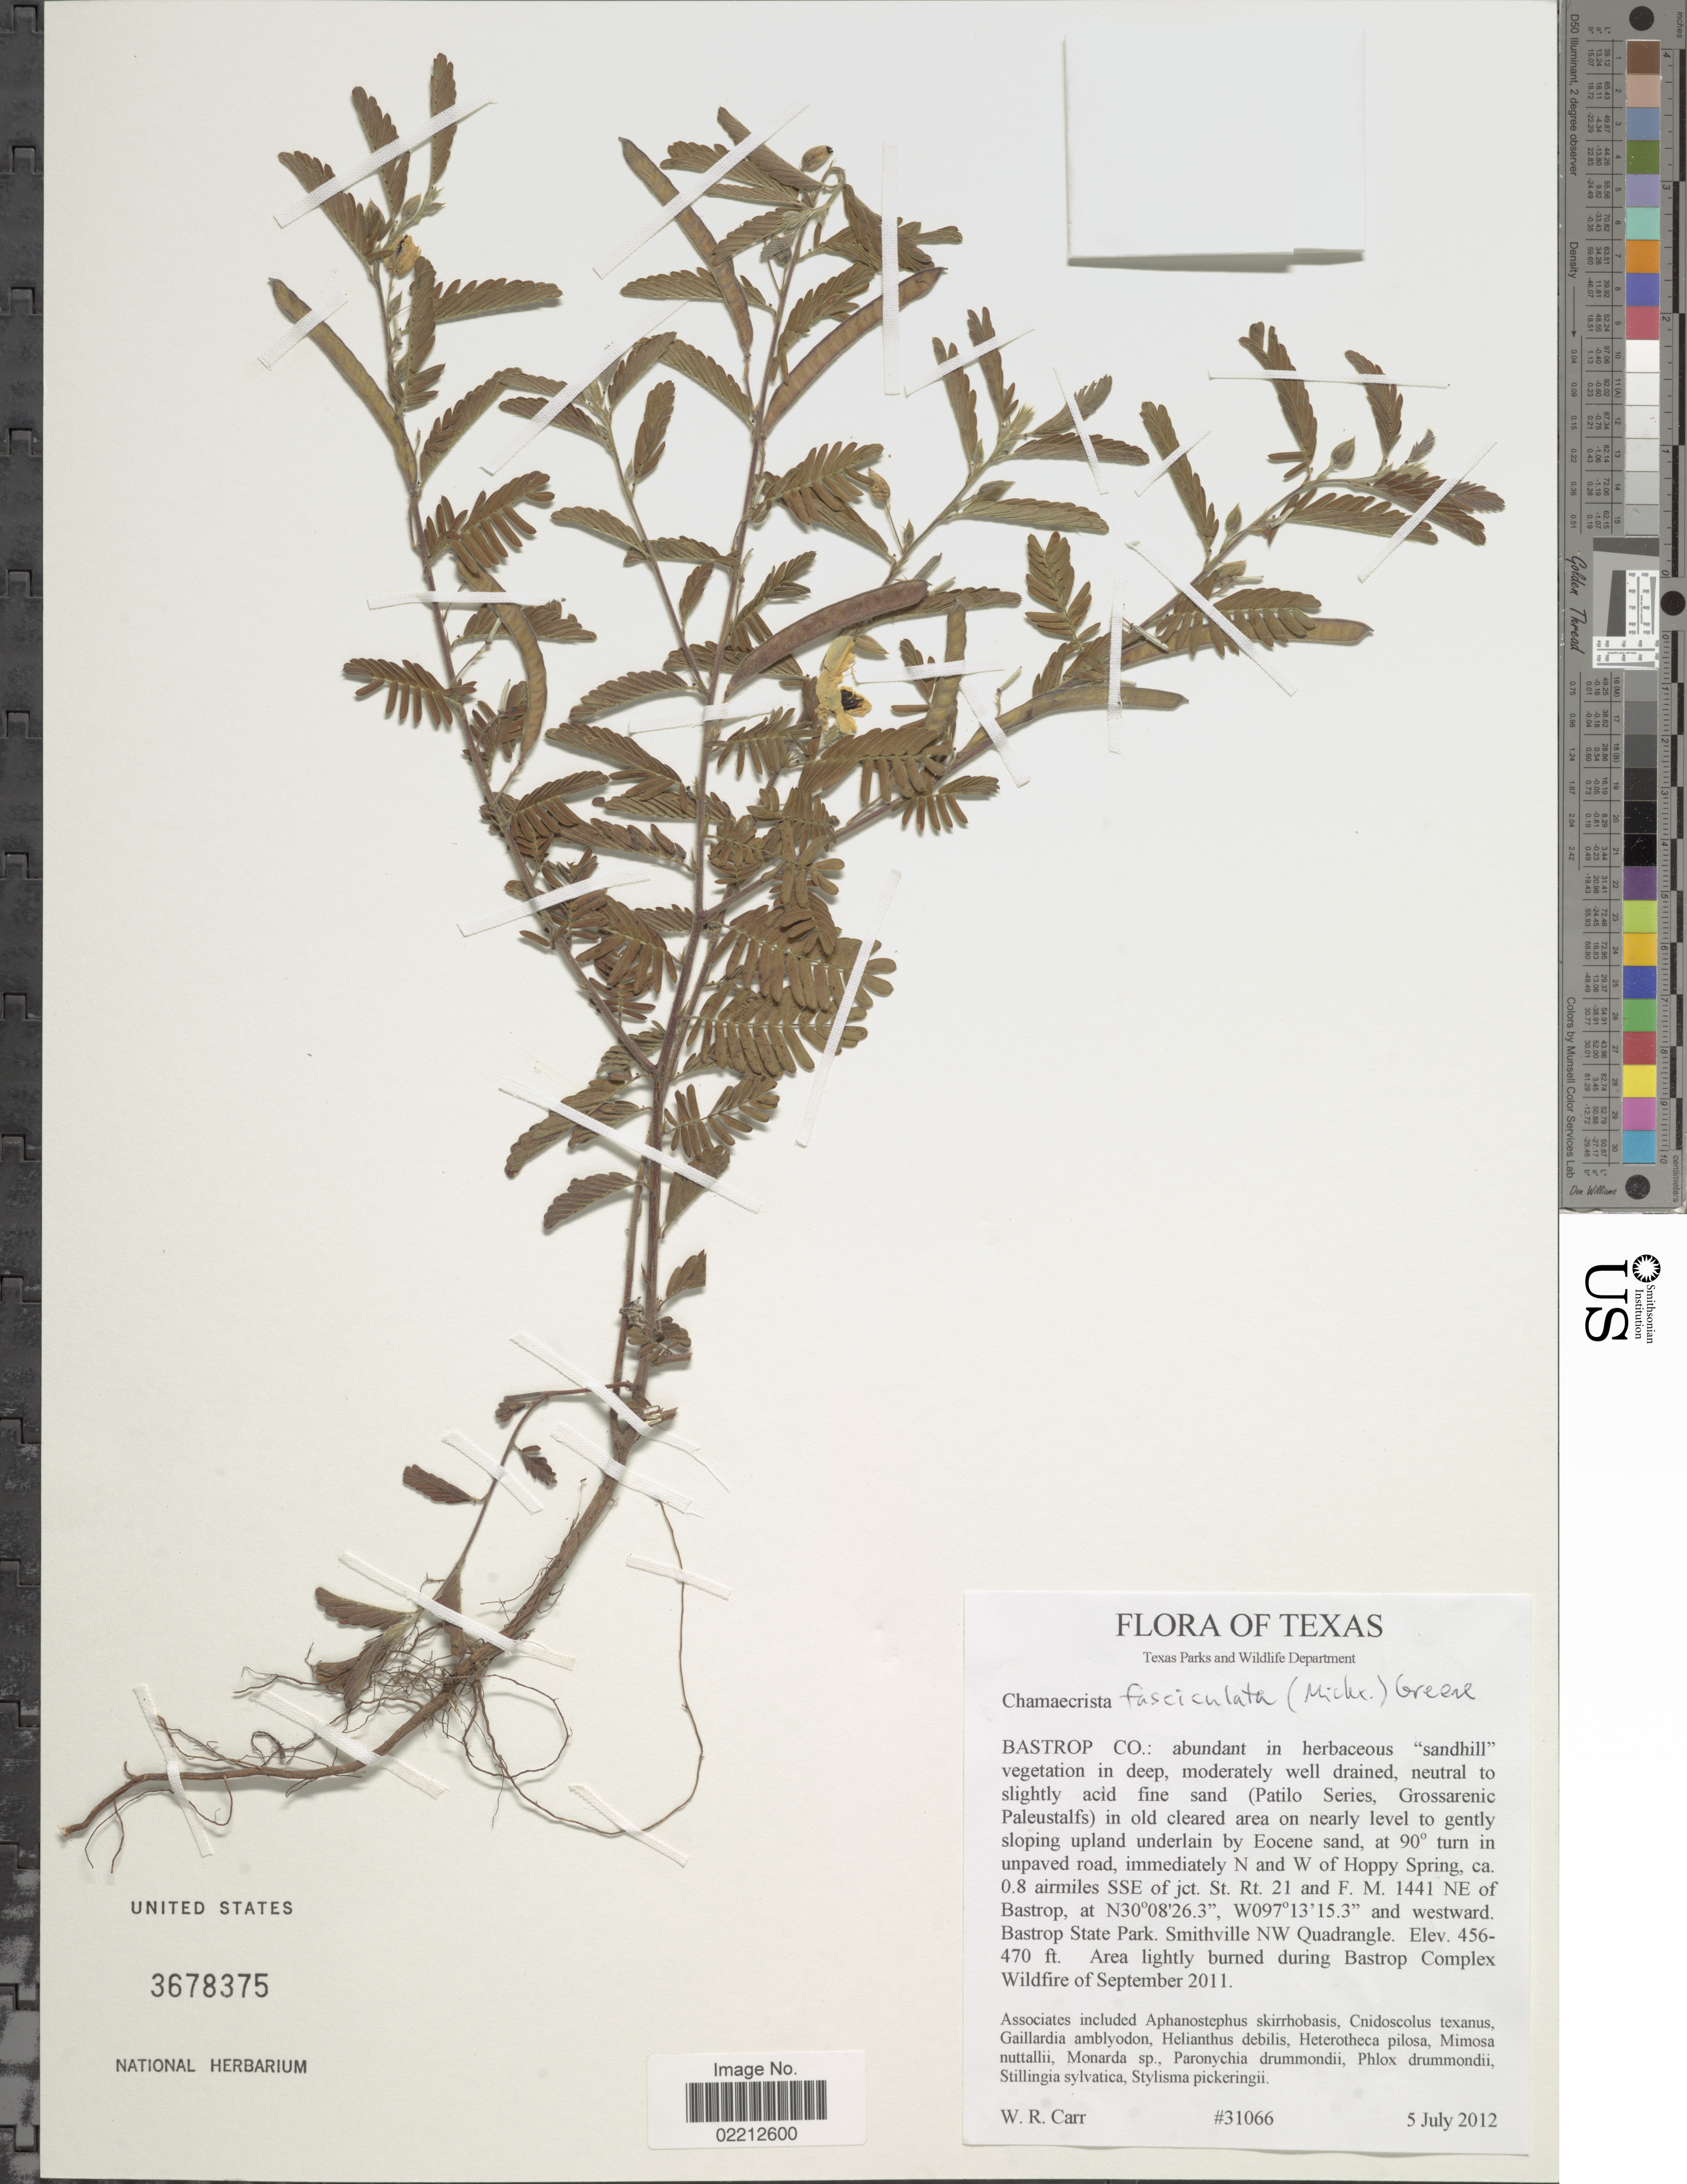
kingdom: Plantae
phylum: Tracheophyta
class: Magnoliopsida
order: Fabales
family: Fabaceae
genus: Chamaecrista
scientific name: Chamaecrista fasciculata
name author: (Michx.) Greene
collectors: W. Carr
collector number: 31066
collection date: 2012-07-05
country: United States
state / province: Texas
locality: Bastrop Coat 90° turn in unpaved road, immediately N and W of Hoppy Spring, ca. 0.8 airmiles SSE of jct. St. Rt. 21 and F.M. 1441NE of Bastrop and Westward. Bastrop State Park. Smithville NW Quadrangle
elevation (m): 139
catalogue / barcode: US 3678375